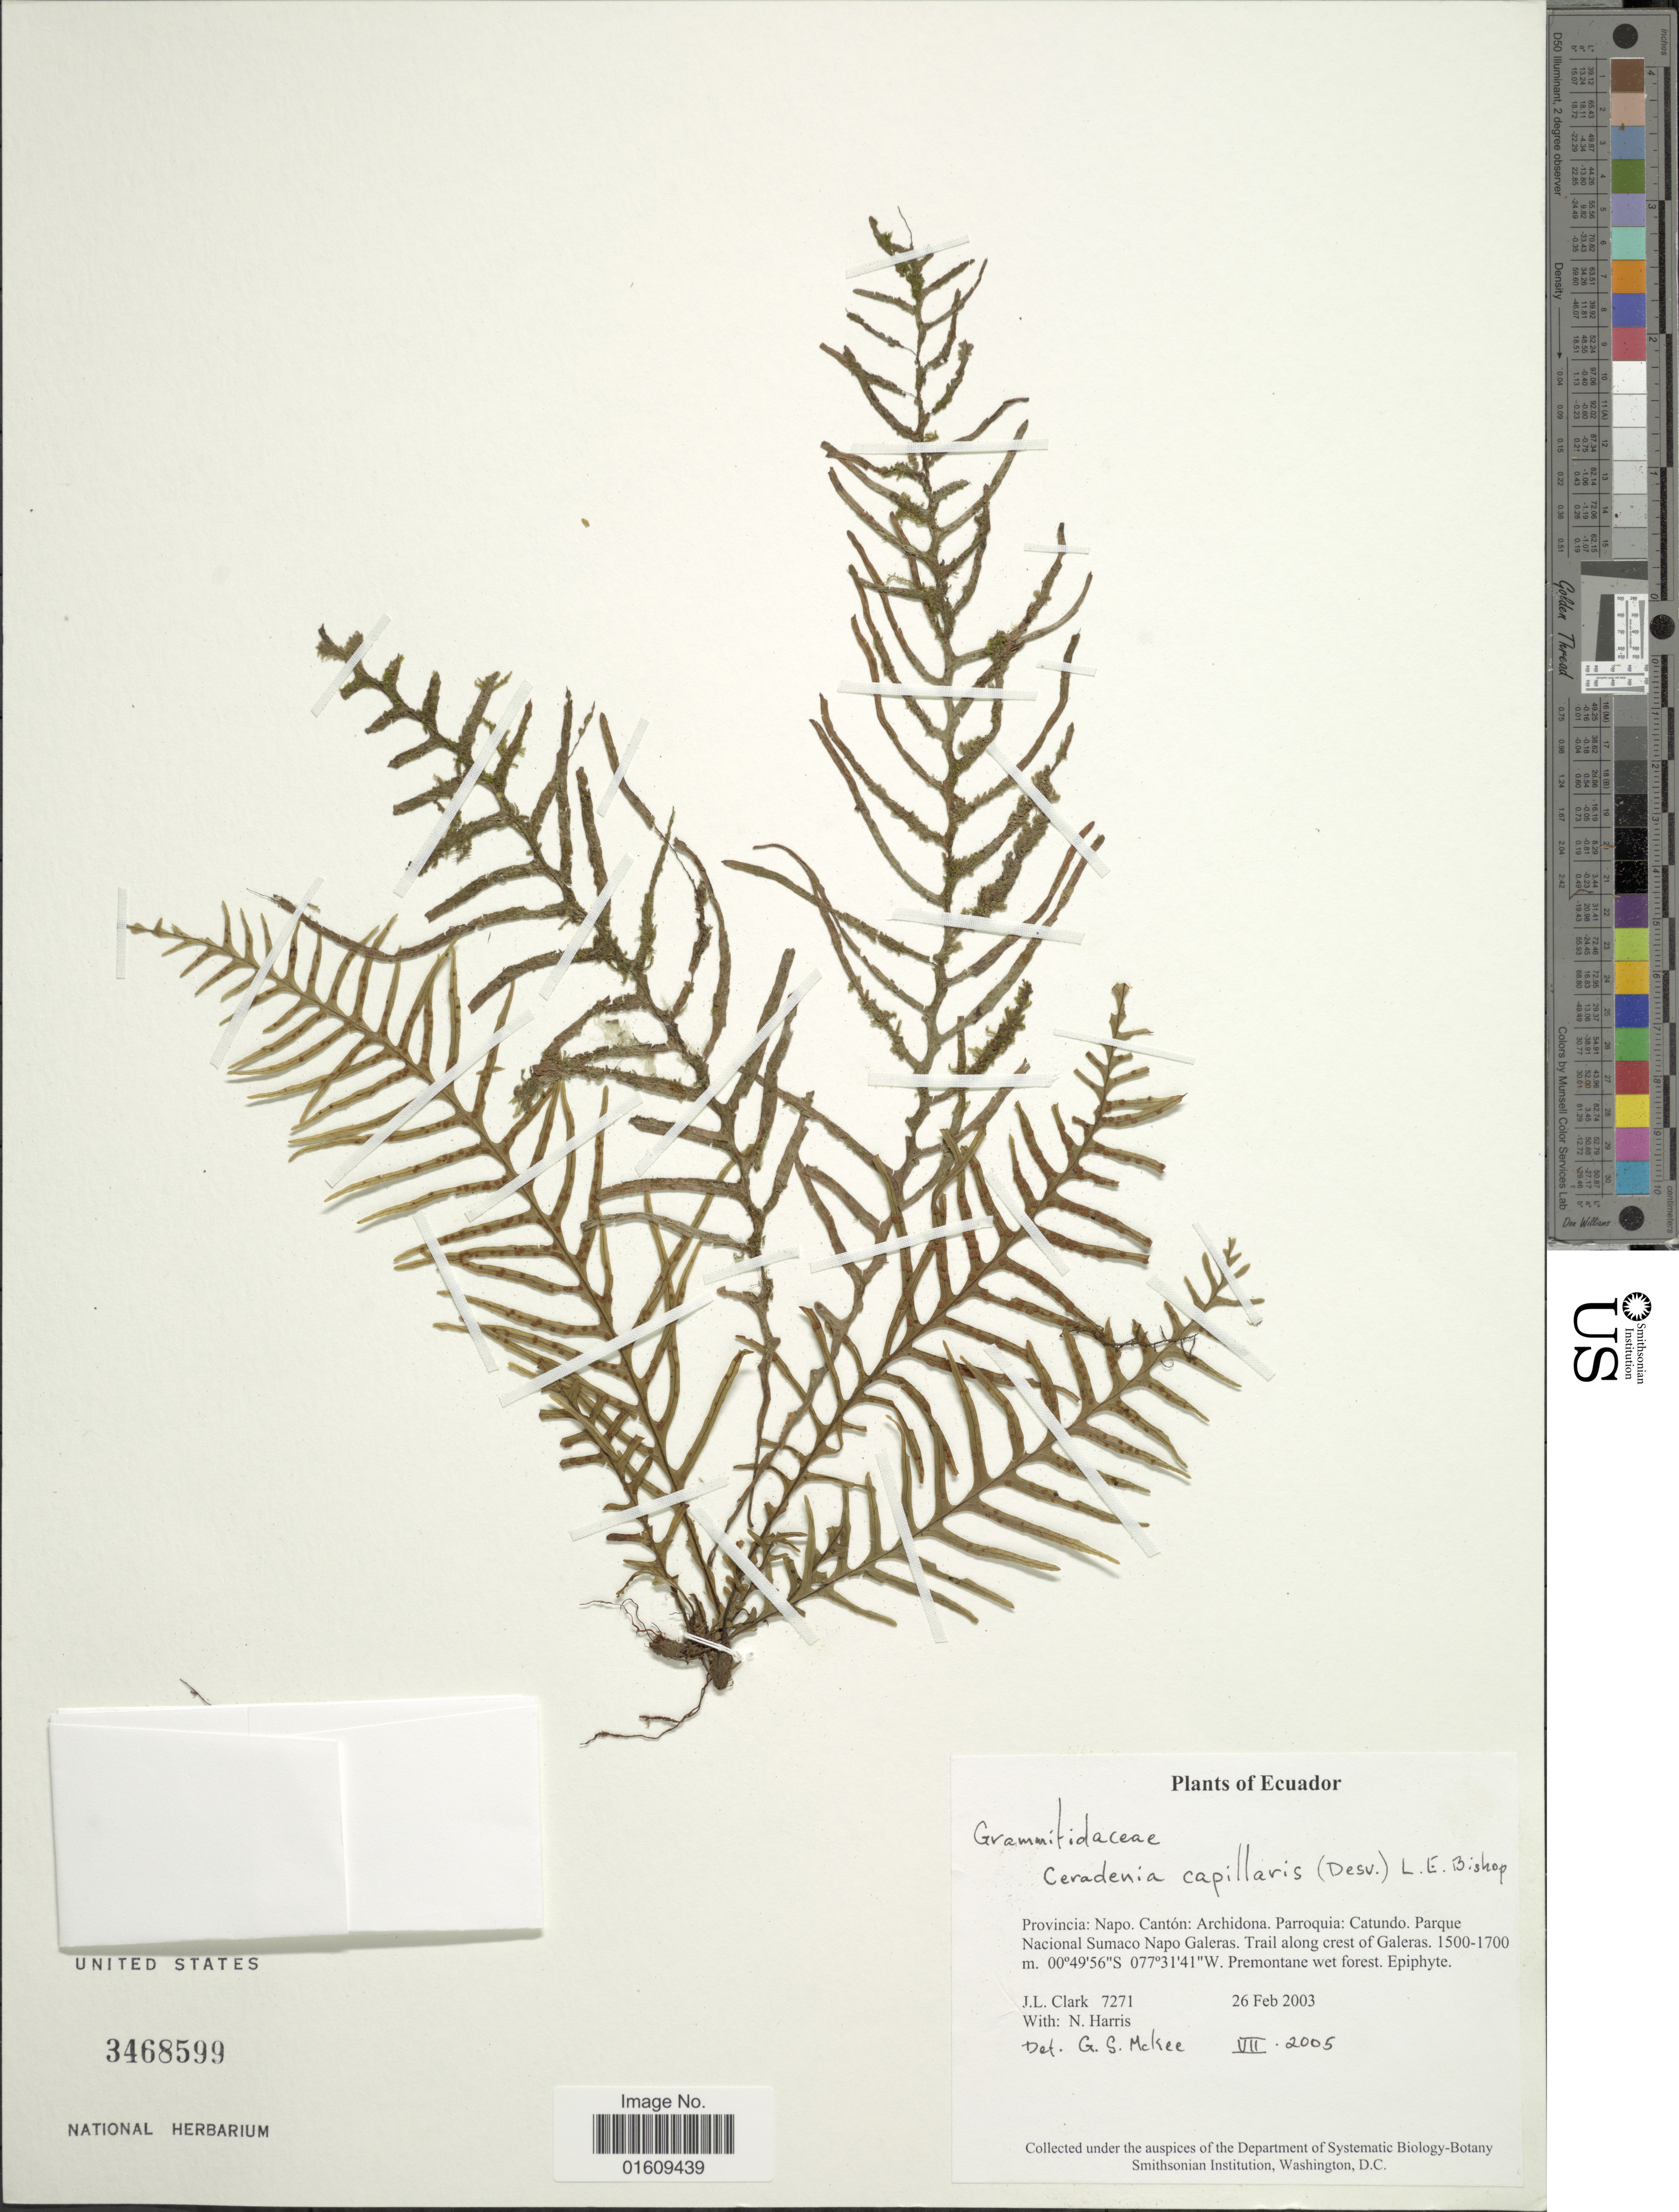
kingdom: Plantae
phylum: Tracheophyta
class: Polypodiopsida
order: Polypodiales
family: Polypodiaceae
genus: Ceradenia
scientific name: Ceradenia capillaris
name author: (Desv.) L.E. Bishop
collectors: J. L. Clark & N. Harris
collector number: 7271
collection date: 2003-02-26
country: Ecuador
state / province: Napo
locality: Ecuador, Province: Napo. Cantón. Archidona, Parroquia: Catundo. Parque nacional Sumaco Napo Galeras. Trail along crest of Caleras.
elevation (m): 1500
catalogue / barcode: US 3468599